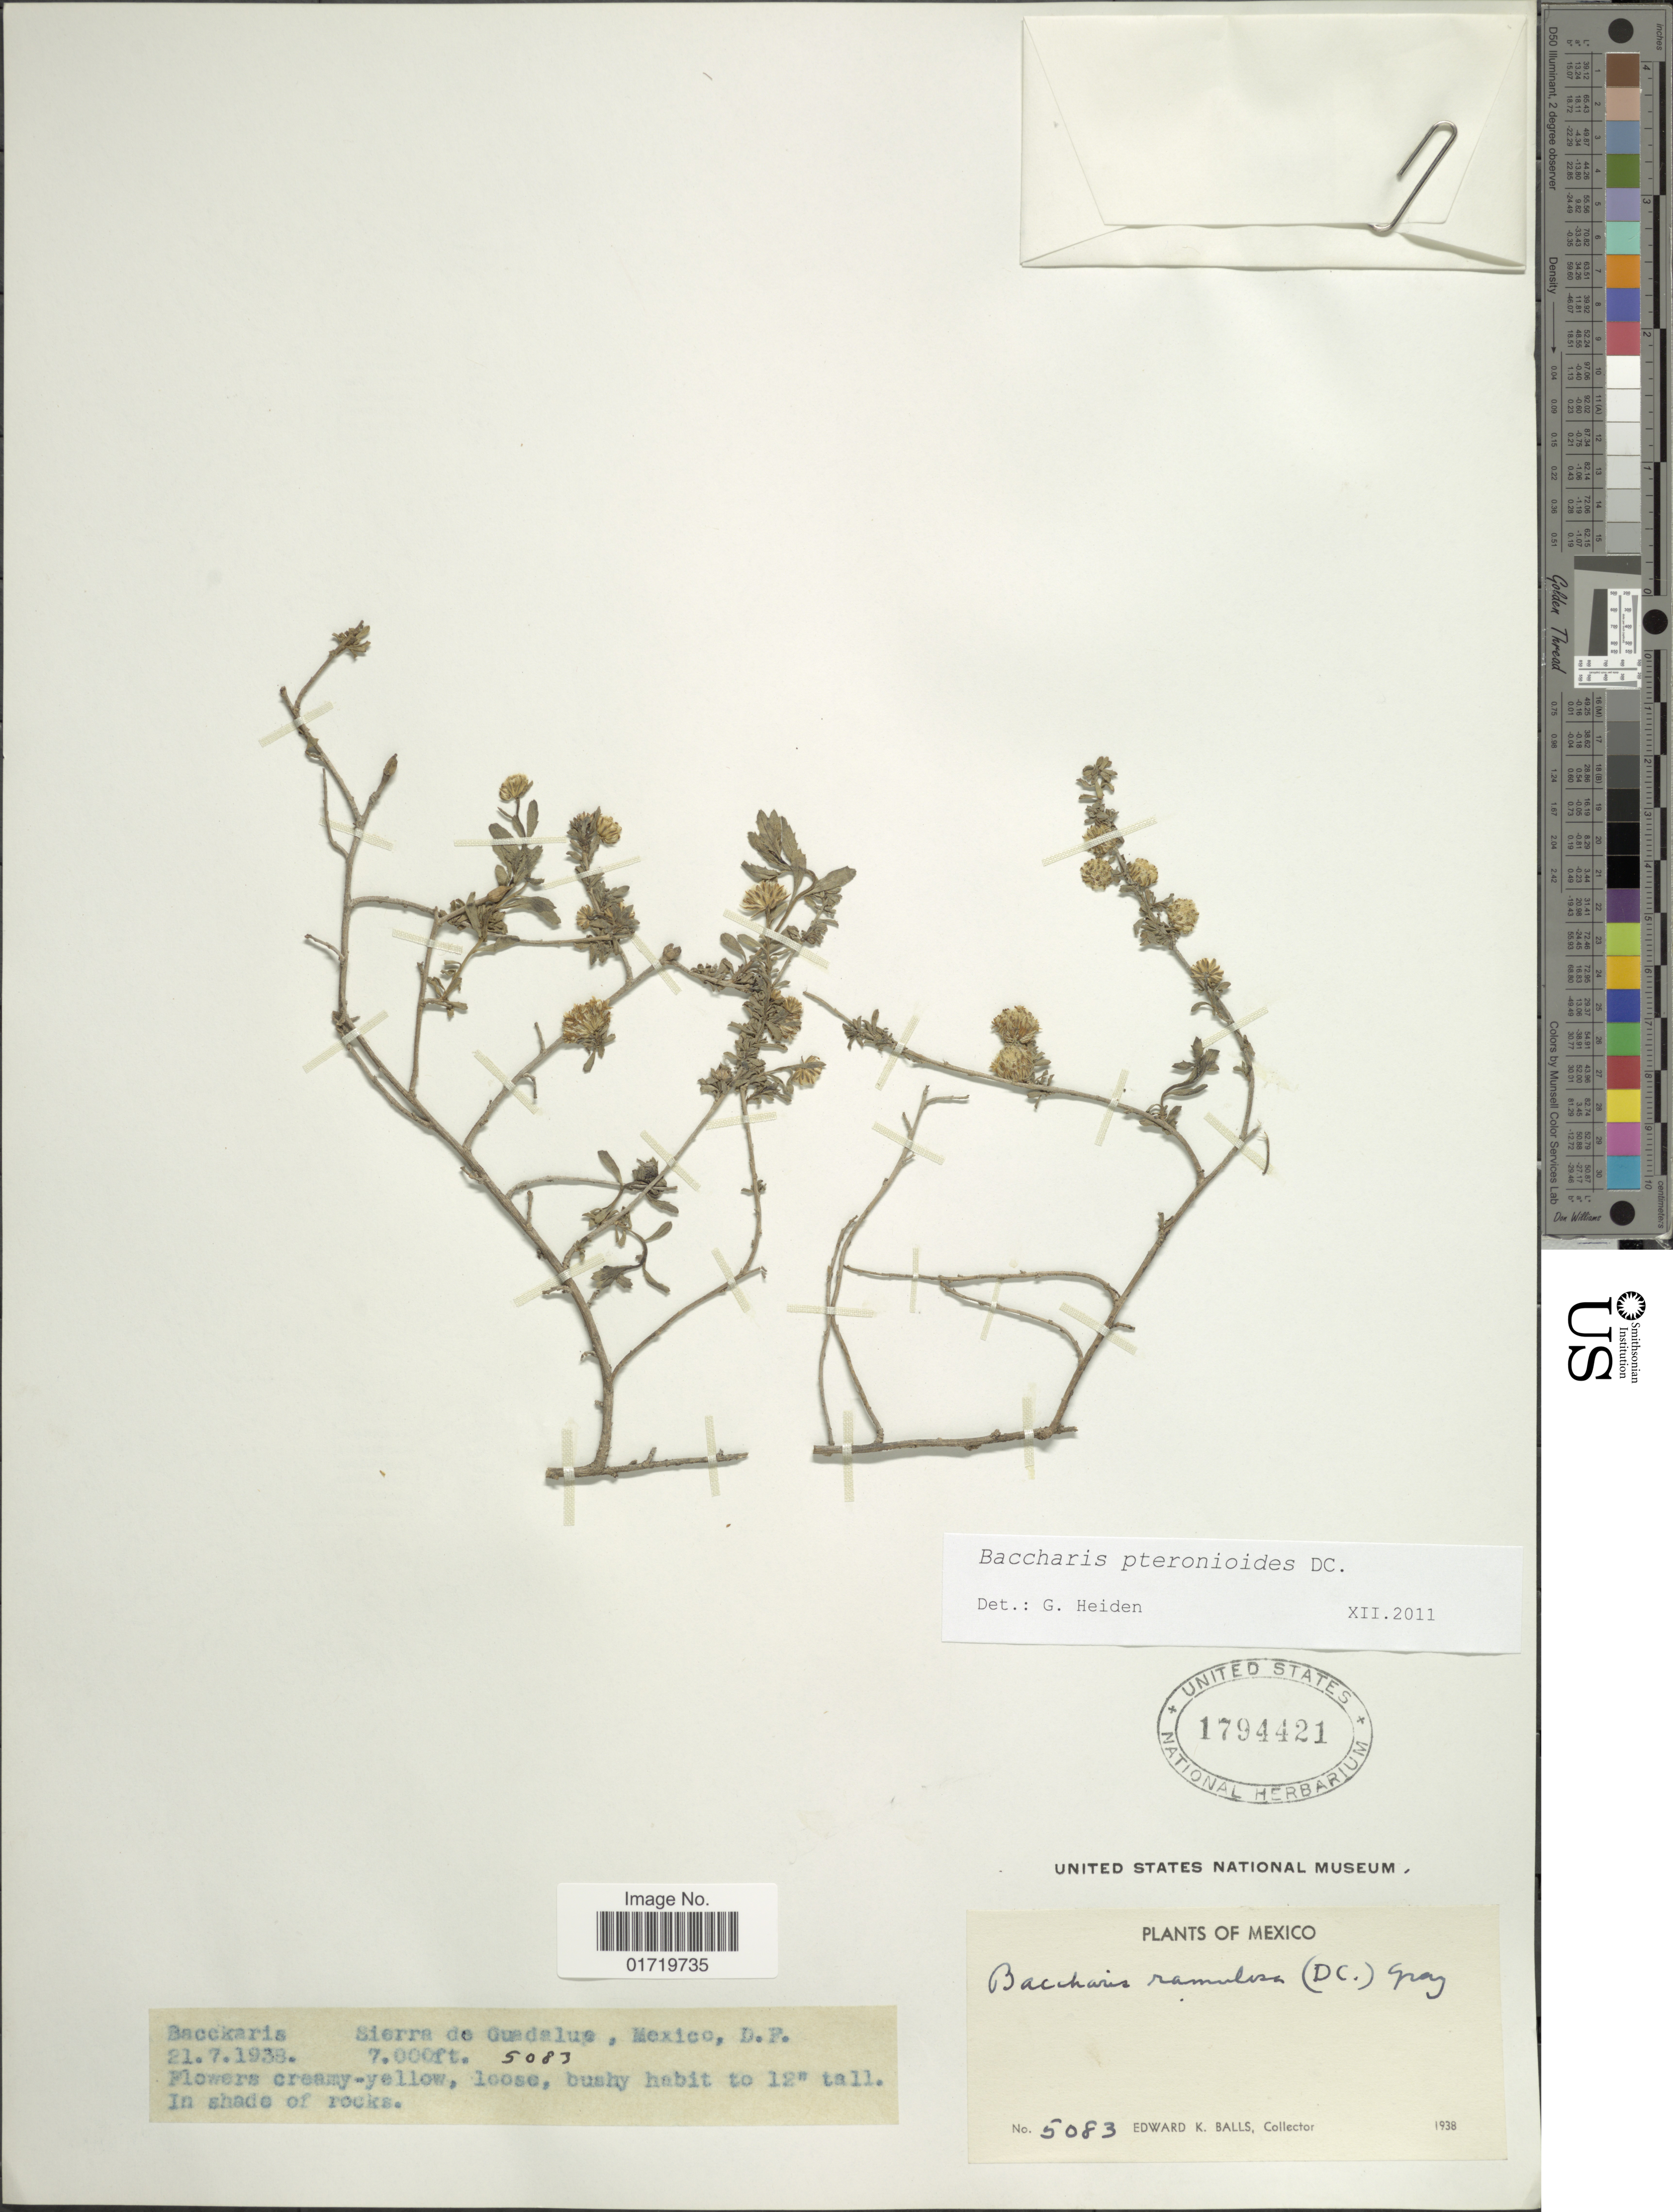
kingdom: Plantae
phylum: Tracheophyta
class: Magnoliopsida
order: Asterales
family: Asteraceae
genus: Baccharis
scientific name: Baccharis pteronioides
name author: DC.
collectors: E. K. Balls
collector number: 5083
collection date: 1938-07-21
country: Mexico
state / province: Distrito Federal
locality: Sierra de Guadalupe, Mexico, D. F.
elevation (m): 2134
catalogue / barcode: US 1794421